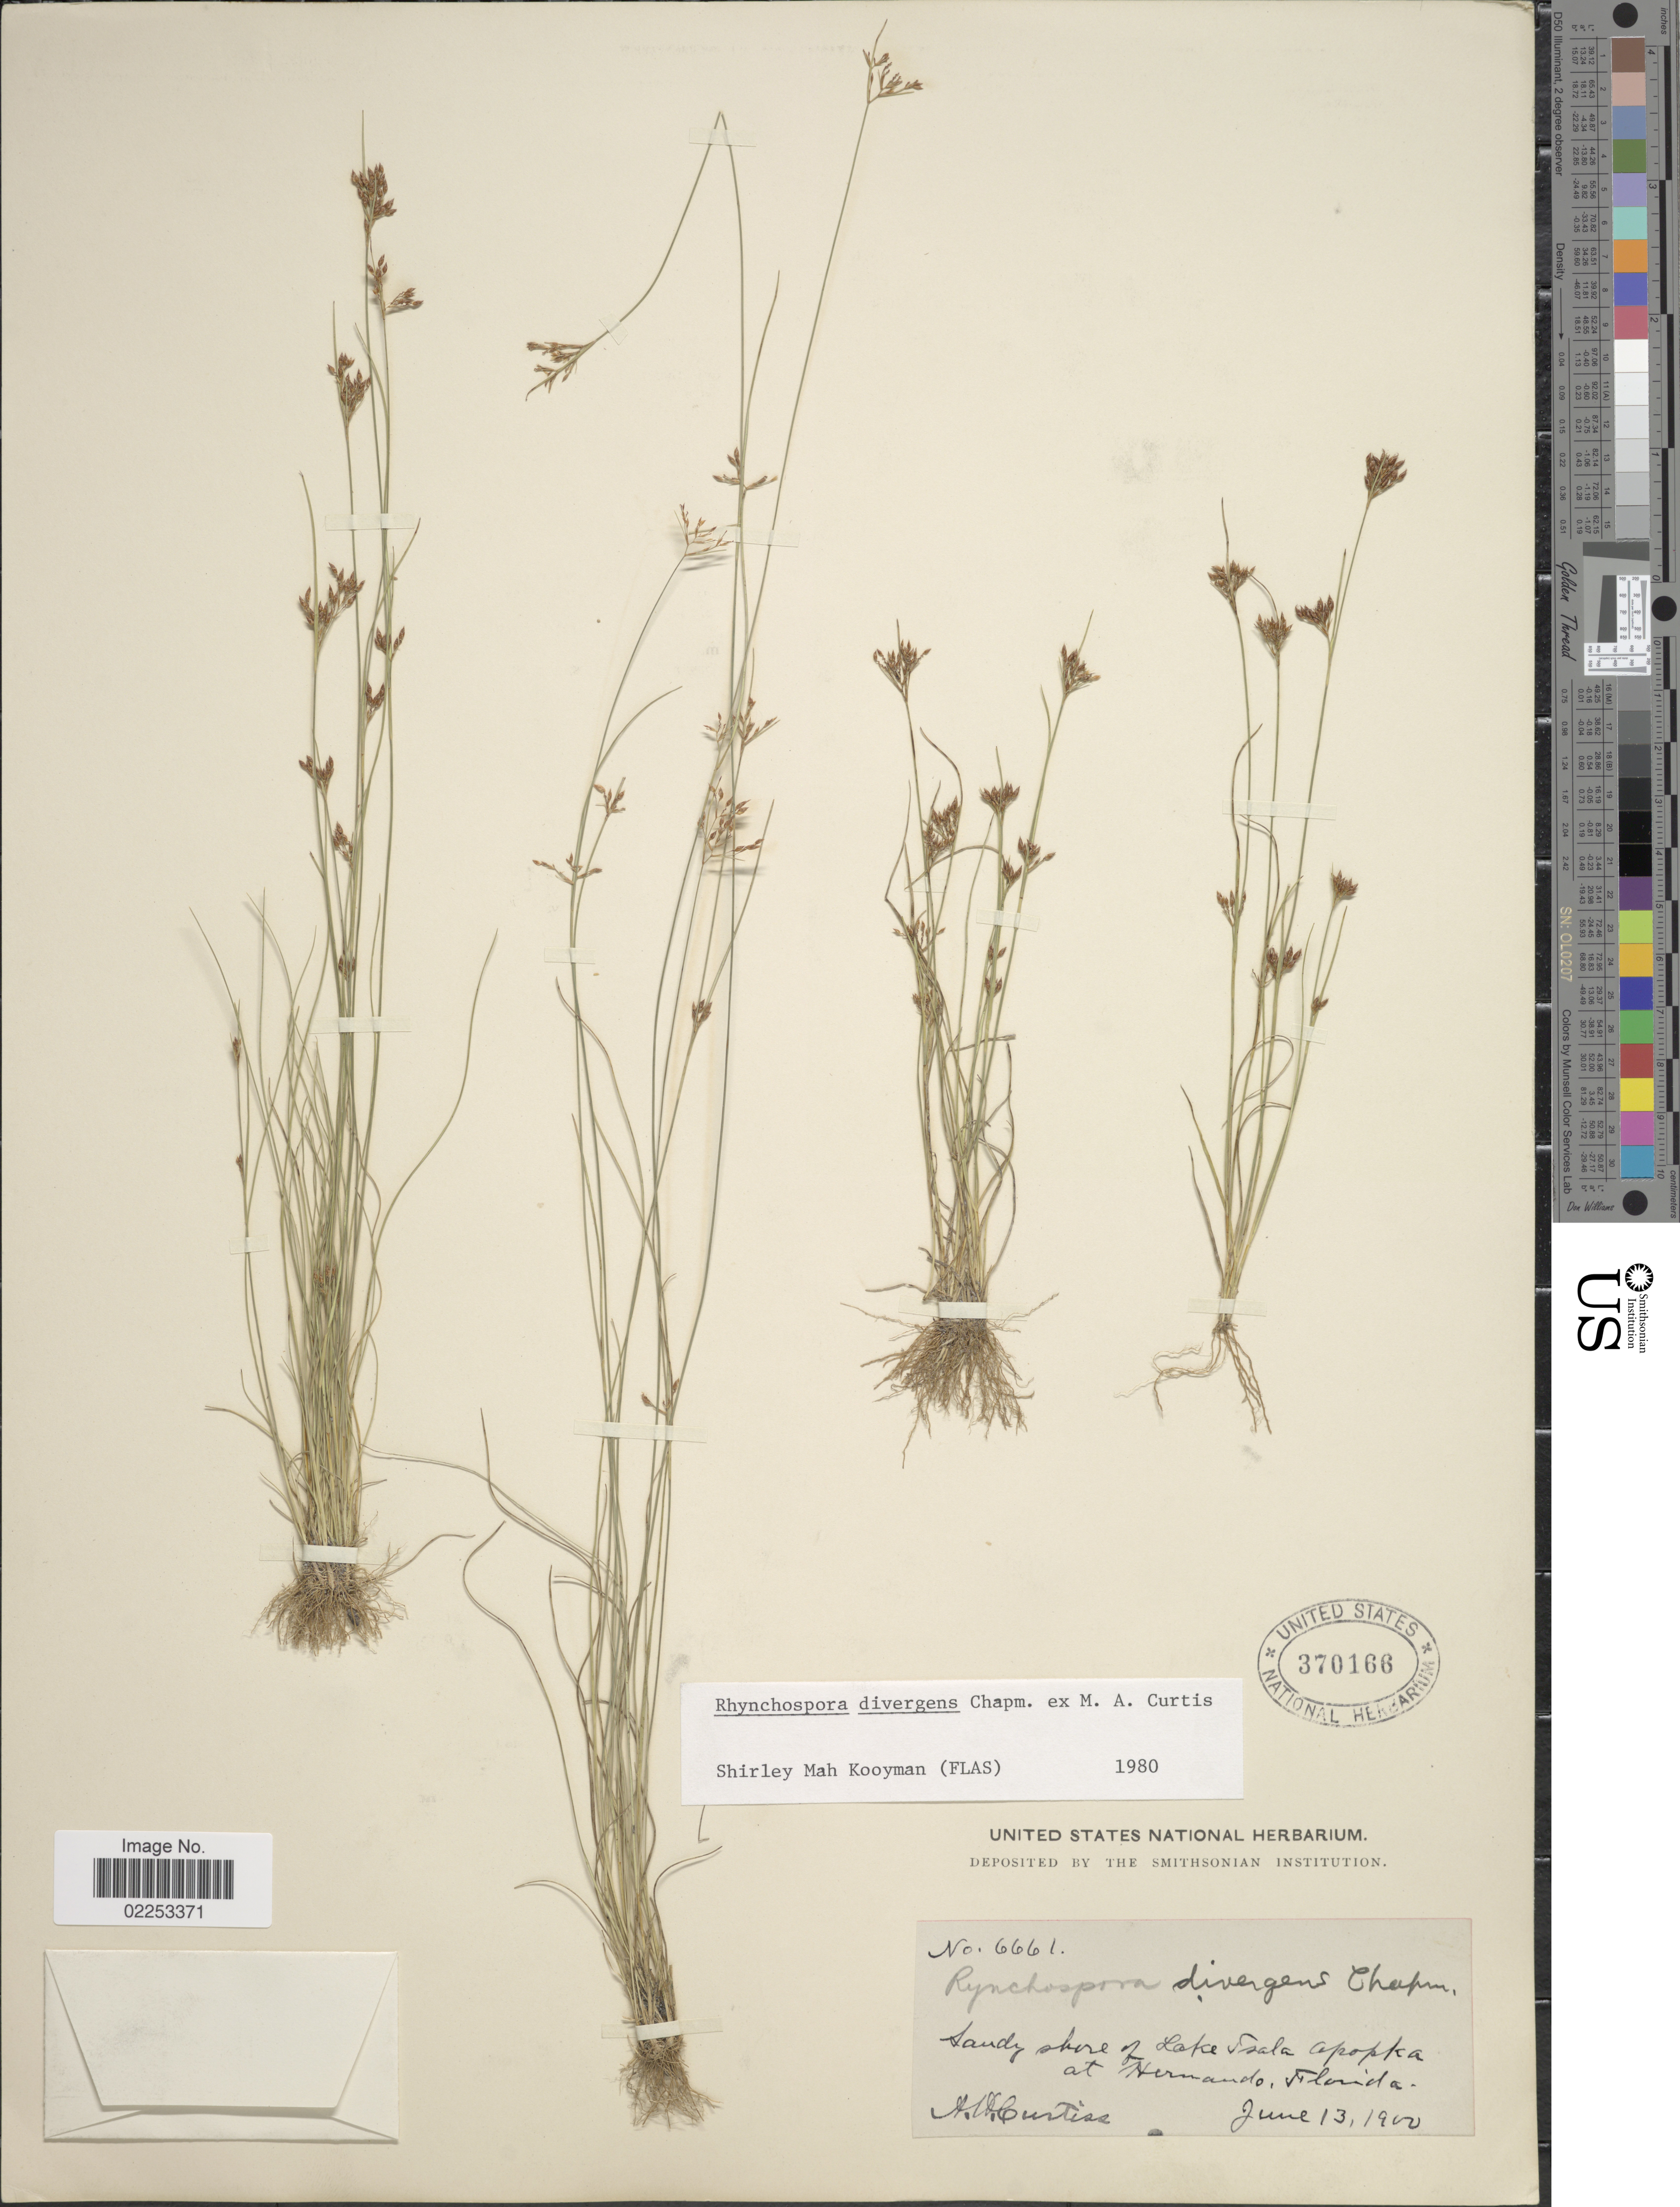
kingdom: Plantae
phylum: Tracheophyta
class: Liliopsida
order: Poales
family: Cyperaceae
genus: Rhynchospora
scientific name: Rhynchospora divergens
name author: Chapm. ex M.A. Curtis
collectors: A. H. Curtiss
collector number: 6661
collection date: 1900-06-13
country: United States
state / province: Florida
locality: Sandy shore of Lake Isala Apopta at Hernando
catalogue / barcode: US 370166